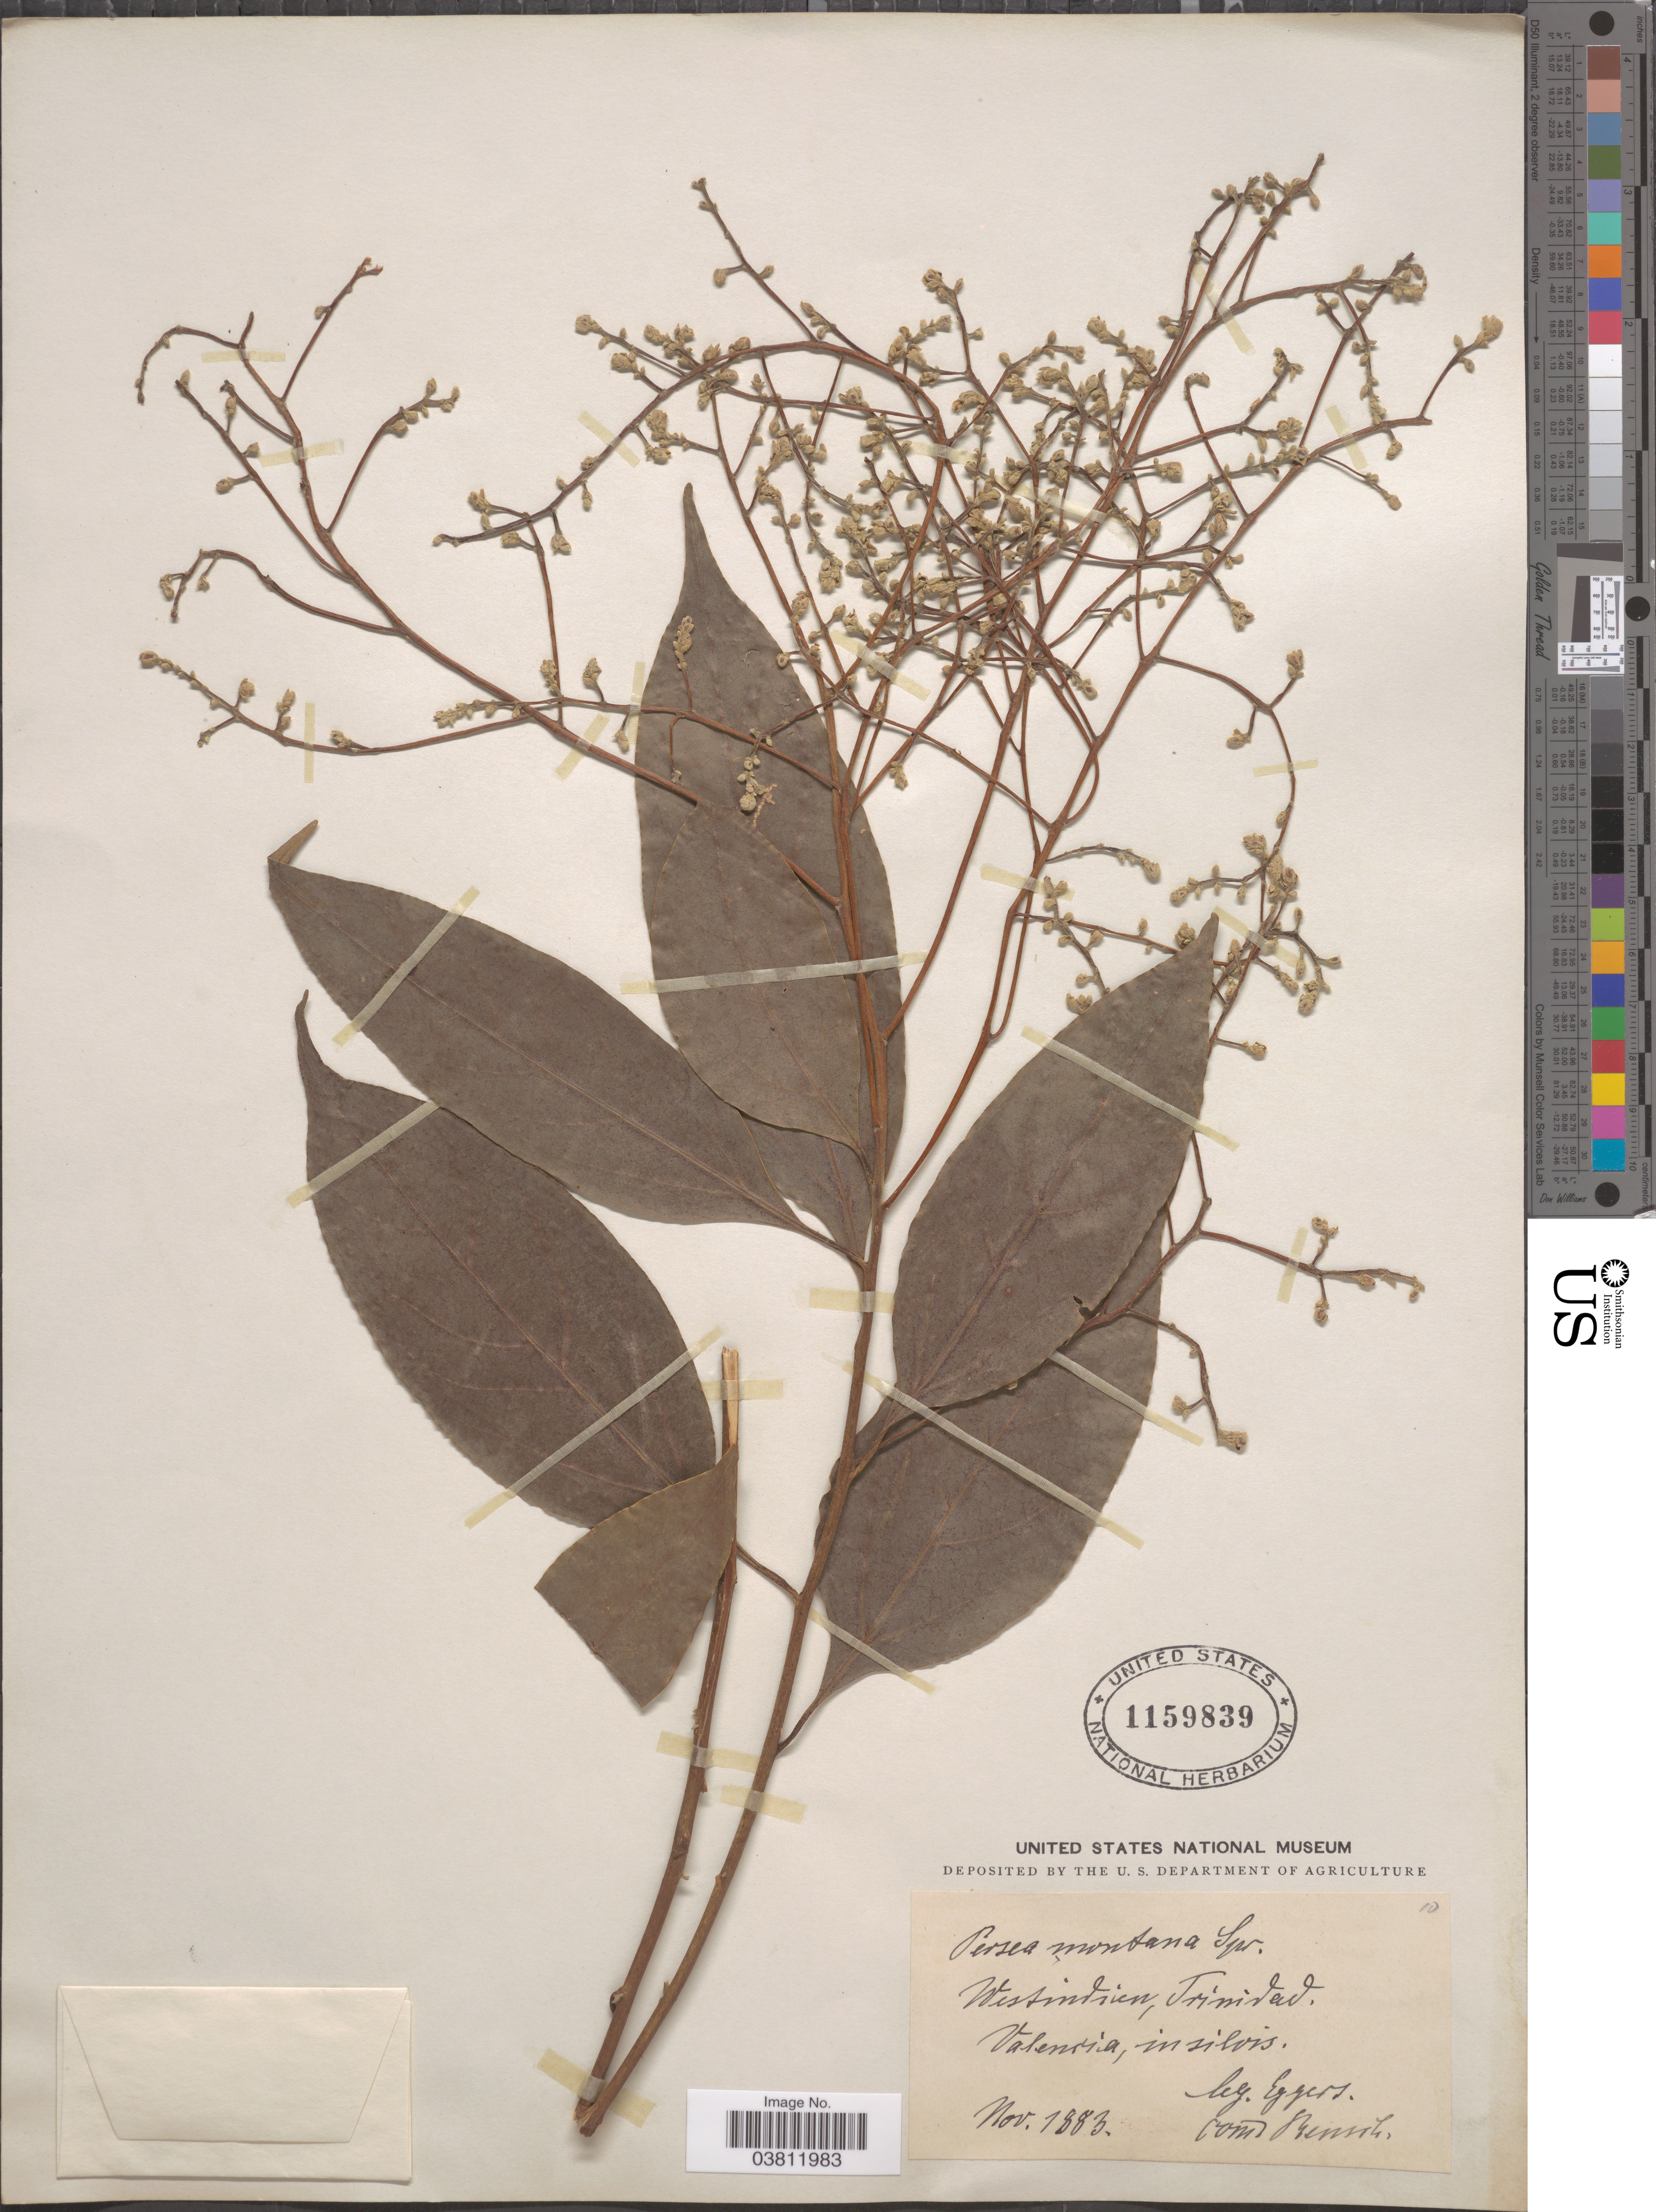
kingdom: Plantae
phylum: Tracheophyta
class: Magnoliopsida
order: Laurales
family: Lauraceae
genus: Cinnamomum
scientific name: Cinnamomum montanum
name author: (Sw.) J. Presl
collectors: -. Eggers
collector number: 10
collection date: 1883-11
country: Trinidad and Tobago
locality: Westindien, Trinidad. Valencia, in silvis.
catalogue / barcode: US 1159839